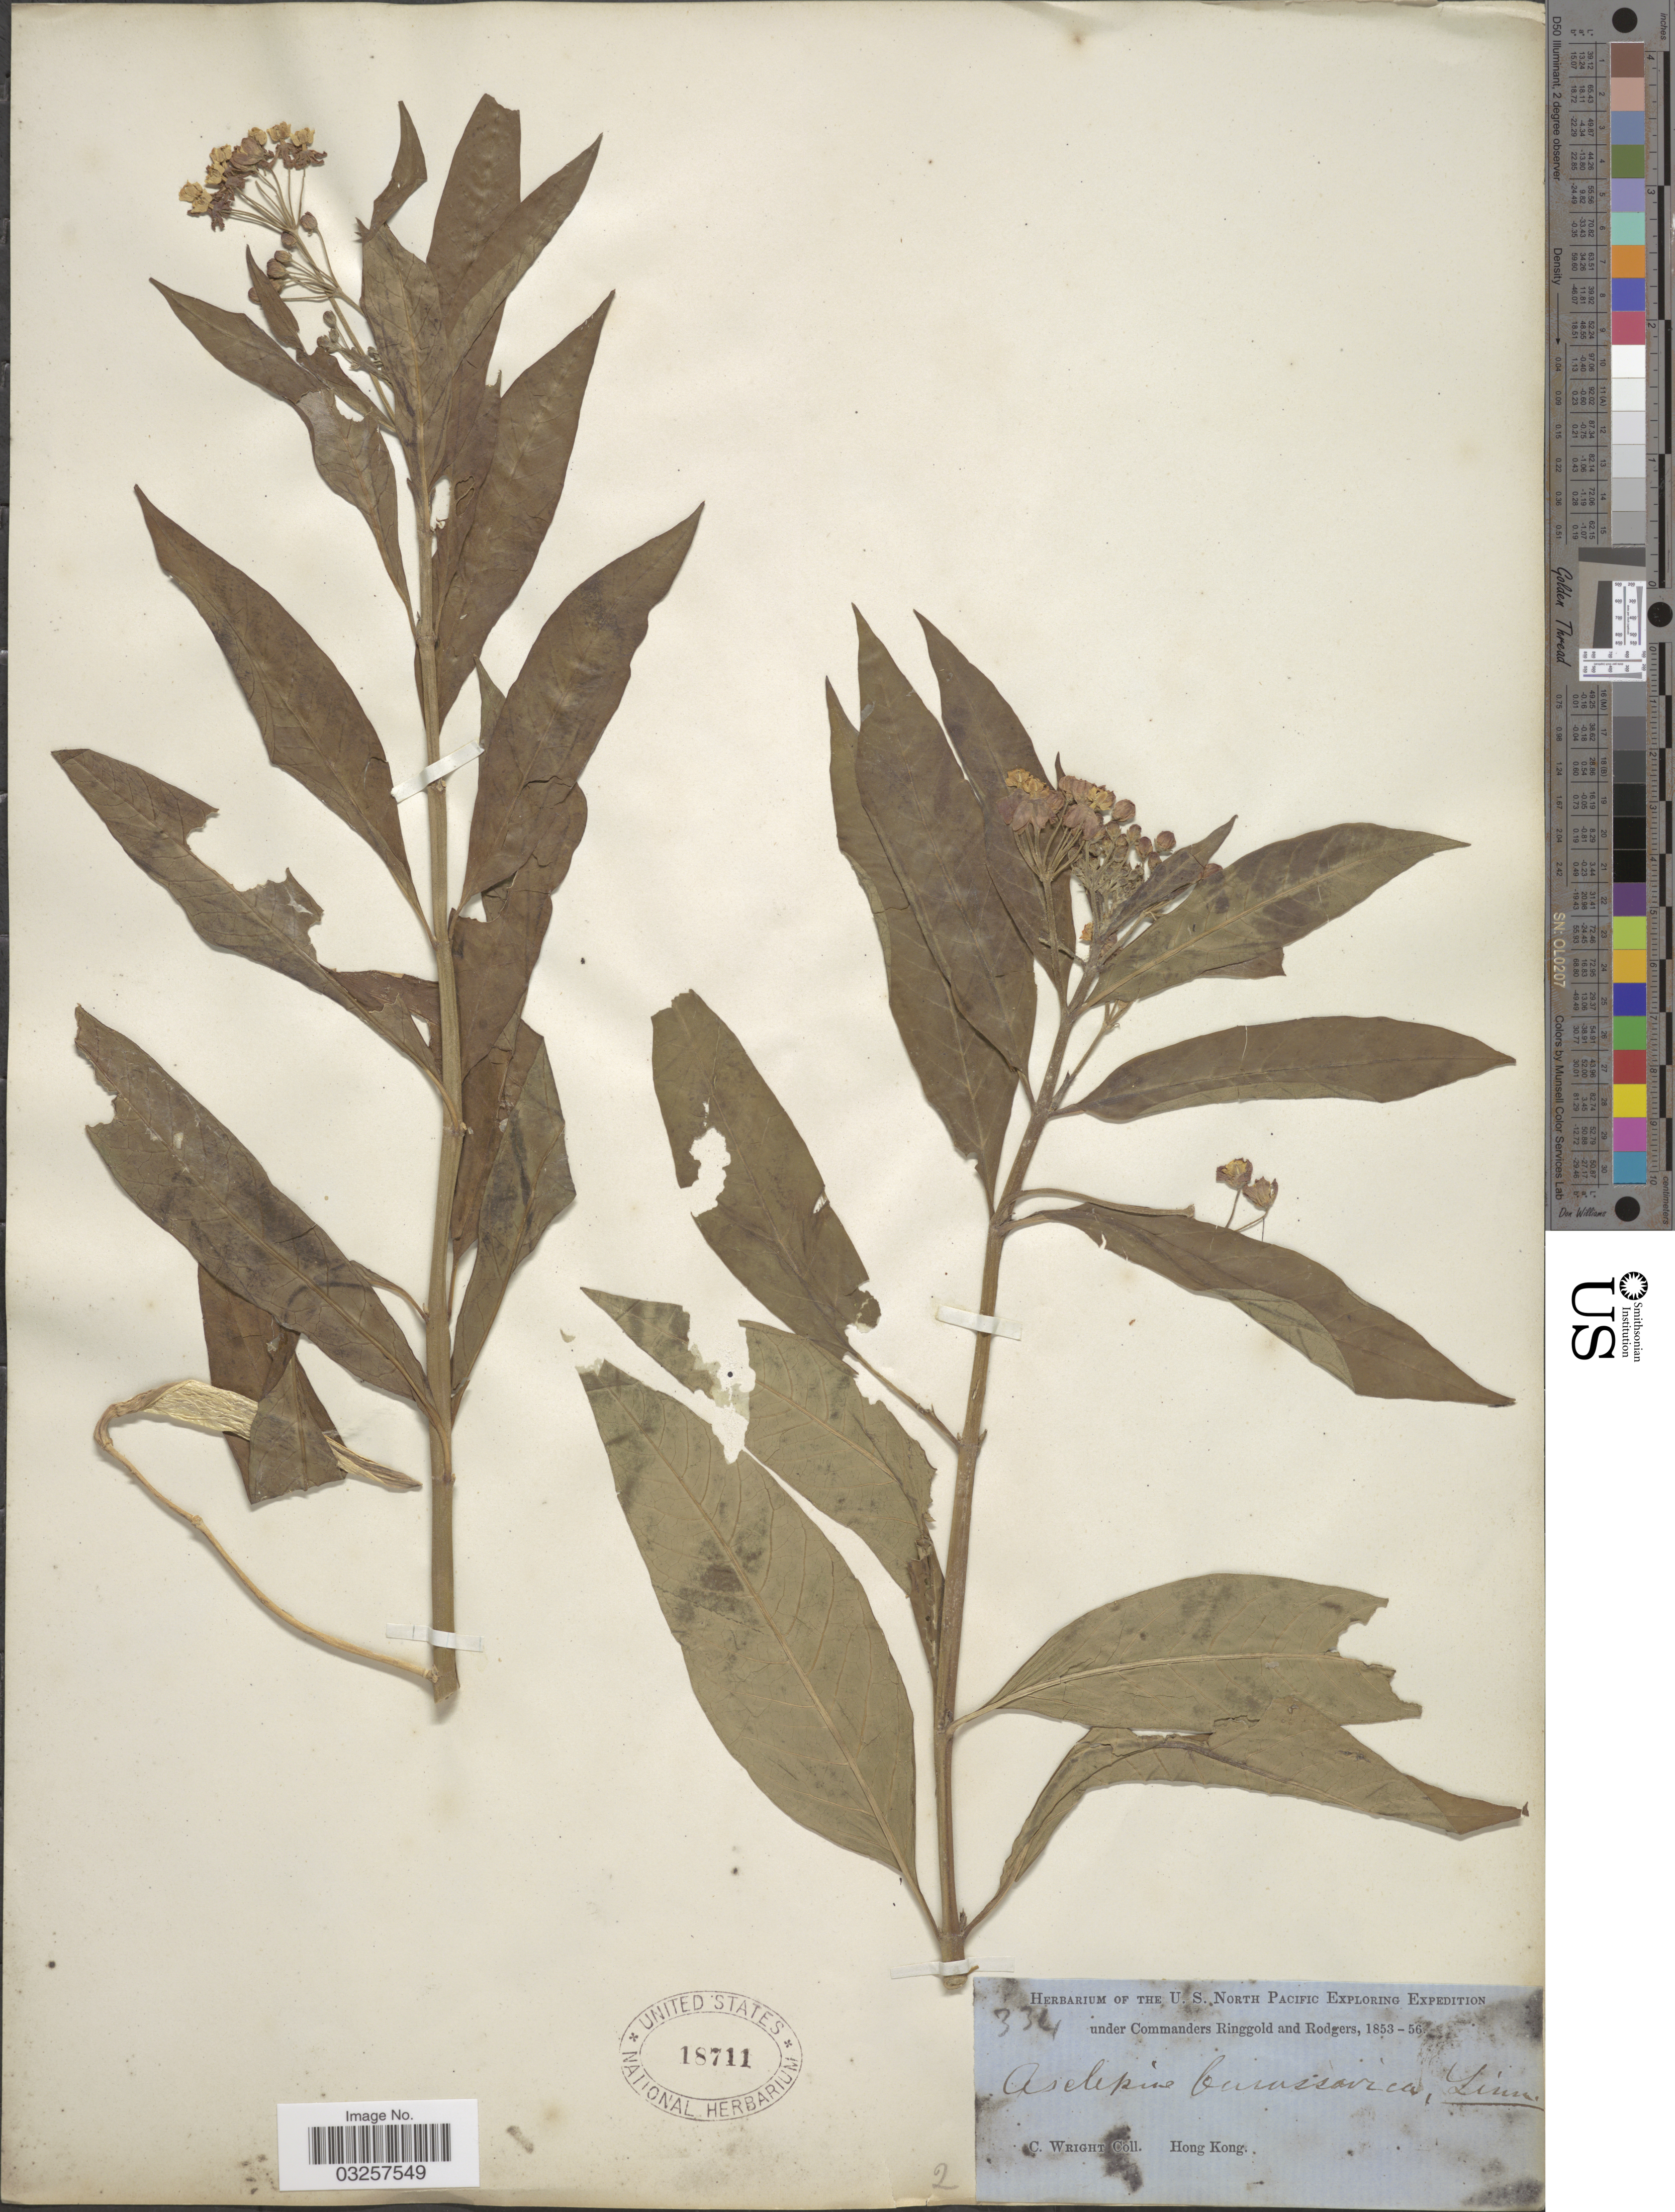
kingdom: Plantae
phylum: Tracheophyta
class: Magnoliopsida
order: Gentianales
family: Apocynaceae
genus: Asclepias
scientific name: Asclepias curassavica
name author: L.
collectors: C. Wright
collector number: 334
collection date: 1853/1856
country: China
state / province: Hong Kong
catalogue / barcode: US 18711